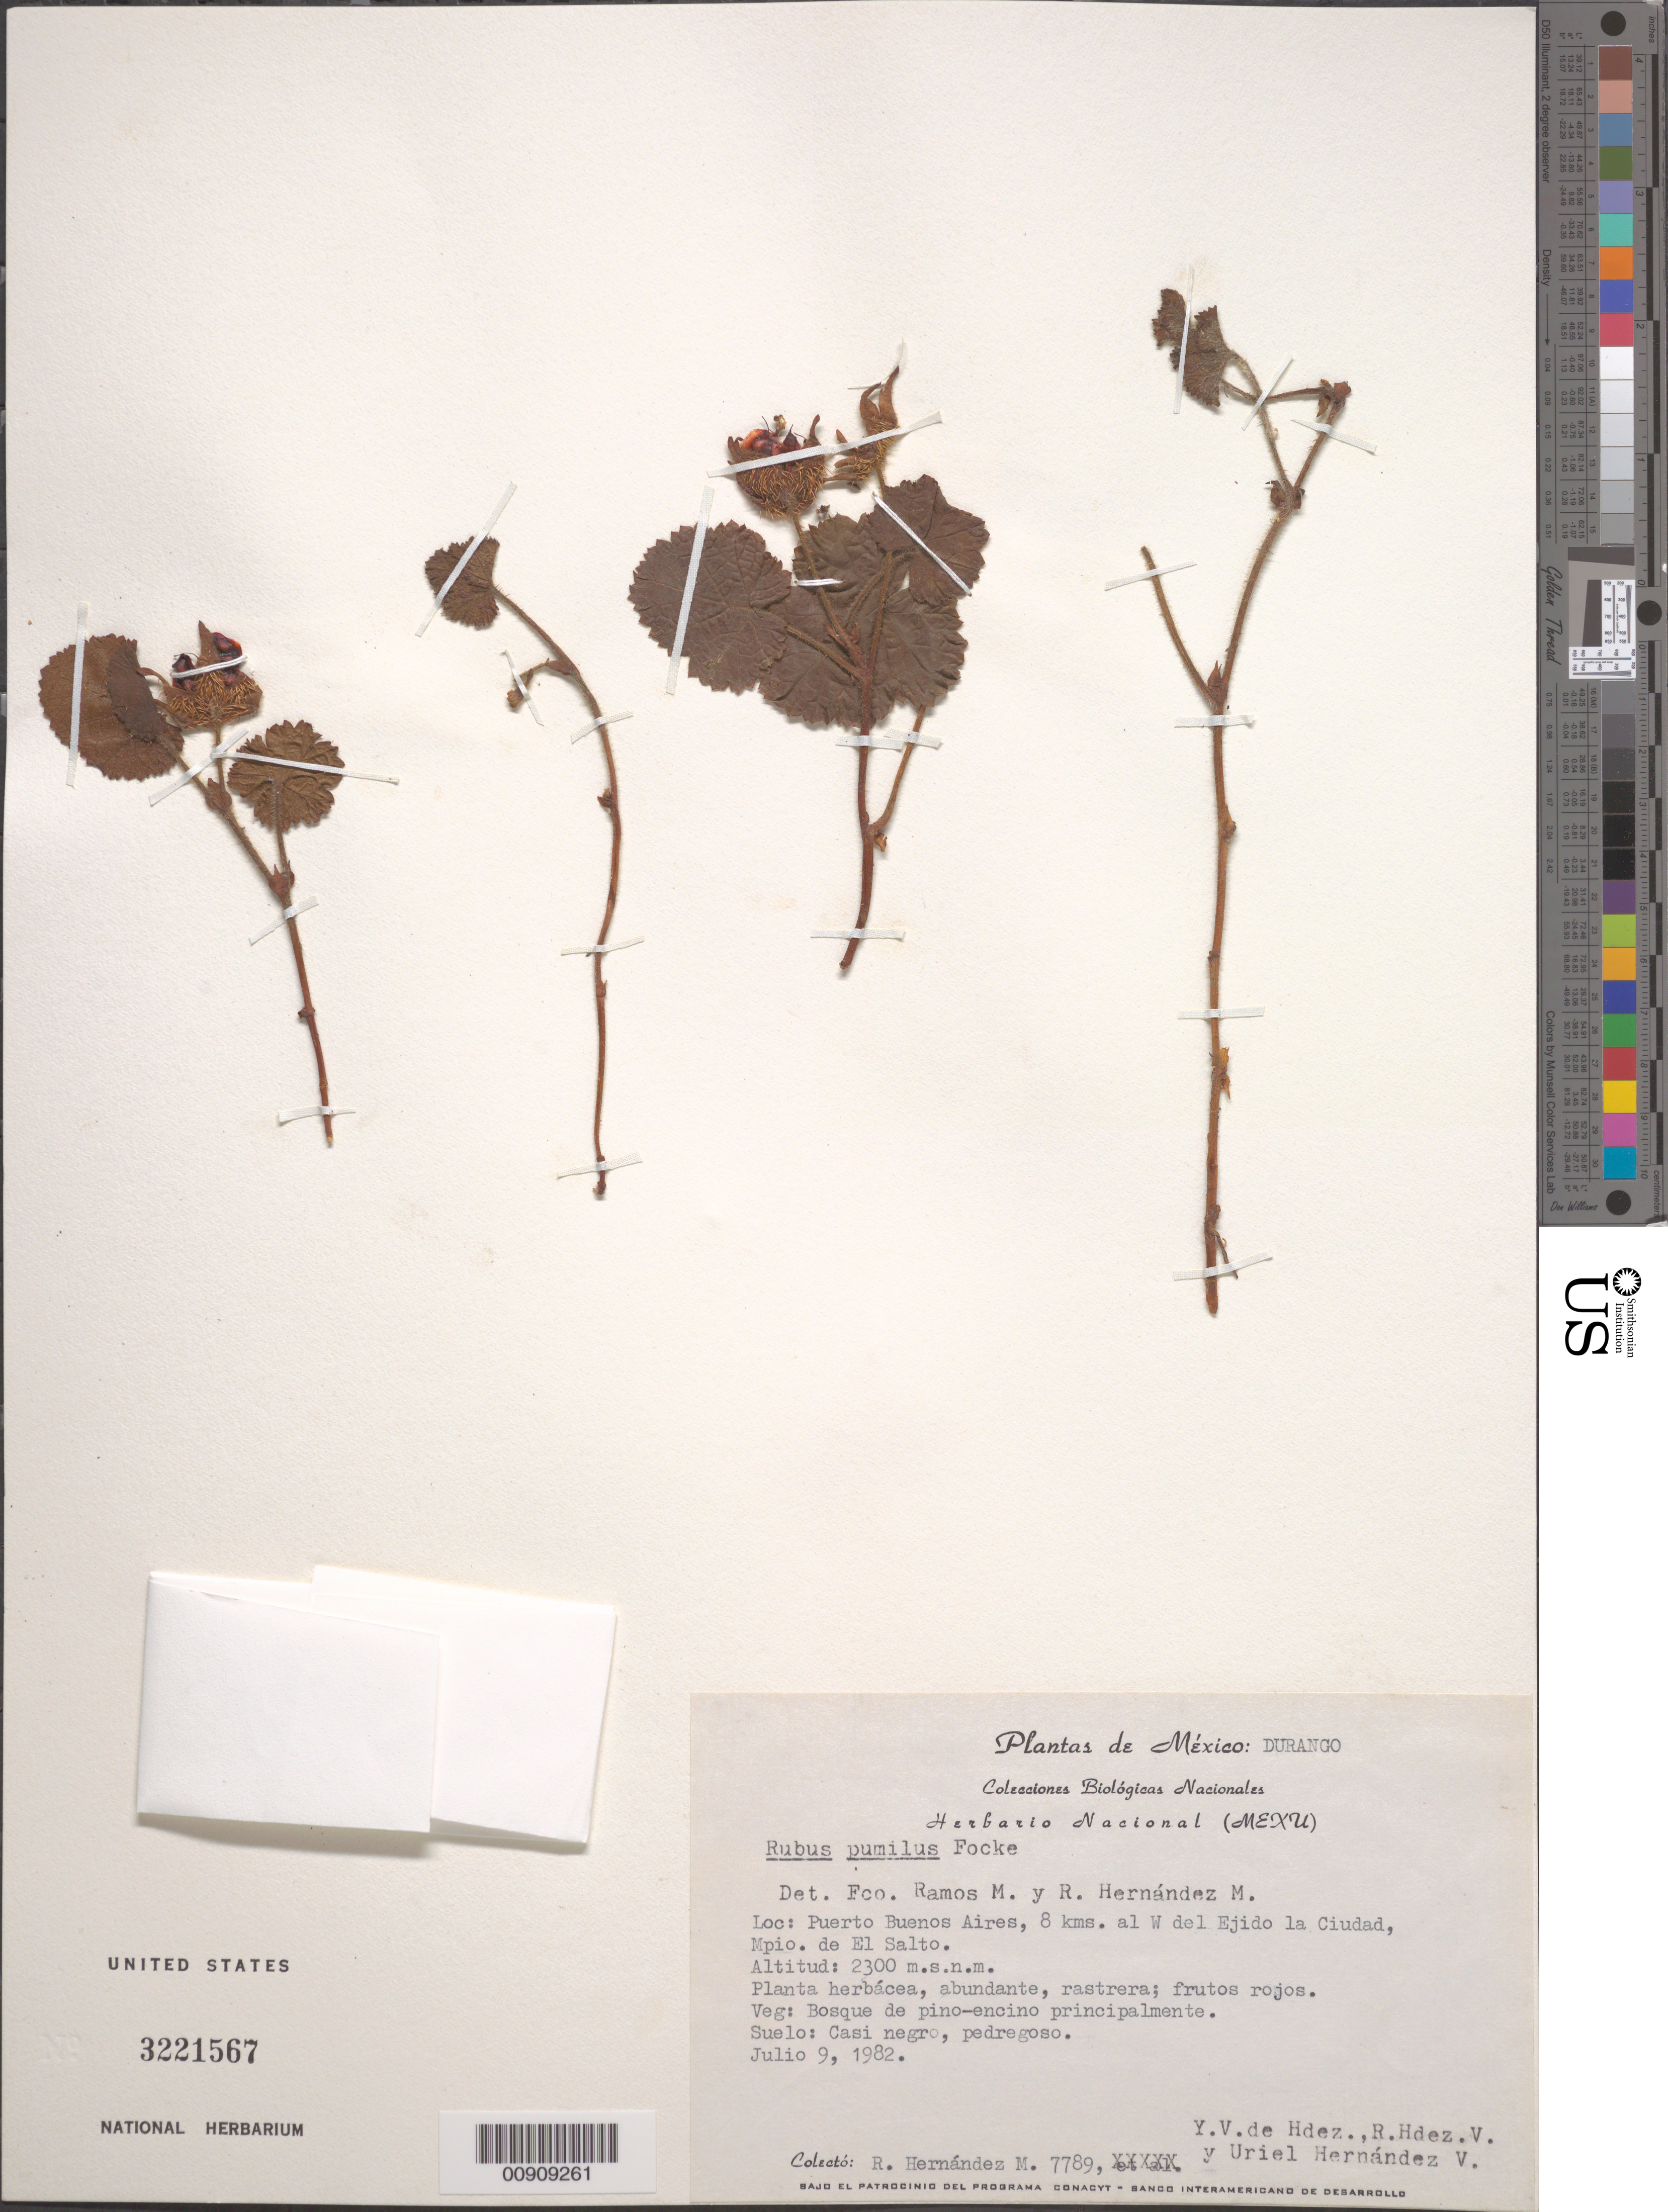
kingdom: Plantae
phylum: Tracheophyta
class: Magnoliopsida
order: Rosales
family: Rosaceae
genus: Rubus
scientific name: Rubus pumilus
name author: Focke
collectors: R. M. Hernandez, Y. Hernandez, R. Hernandez V. & Hernández V., U.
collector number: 7789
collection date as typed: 09 Jul 1982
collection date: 1982-07-09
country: Mexico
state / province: Durango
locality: Puerto Buenos Aires, 8 kms. Al W del Ejido la Ciudad, Mpio. De El Salto.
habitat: Bosque de pino-encino principalmente. Suelo casi negro, pedregoso.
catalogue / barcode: US 3221567